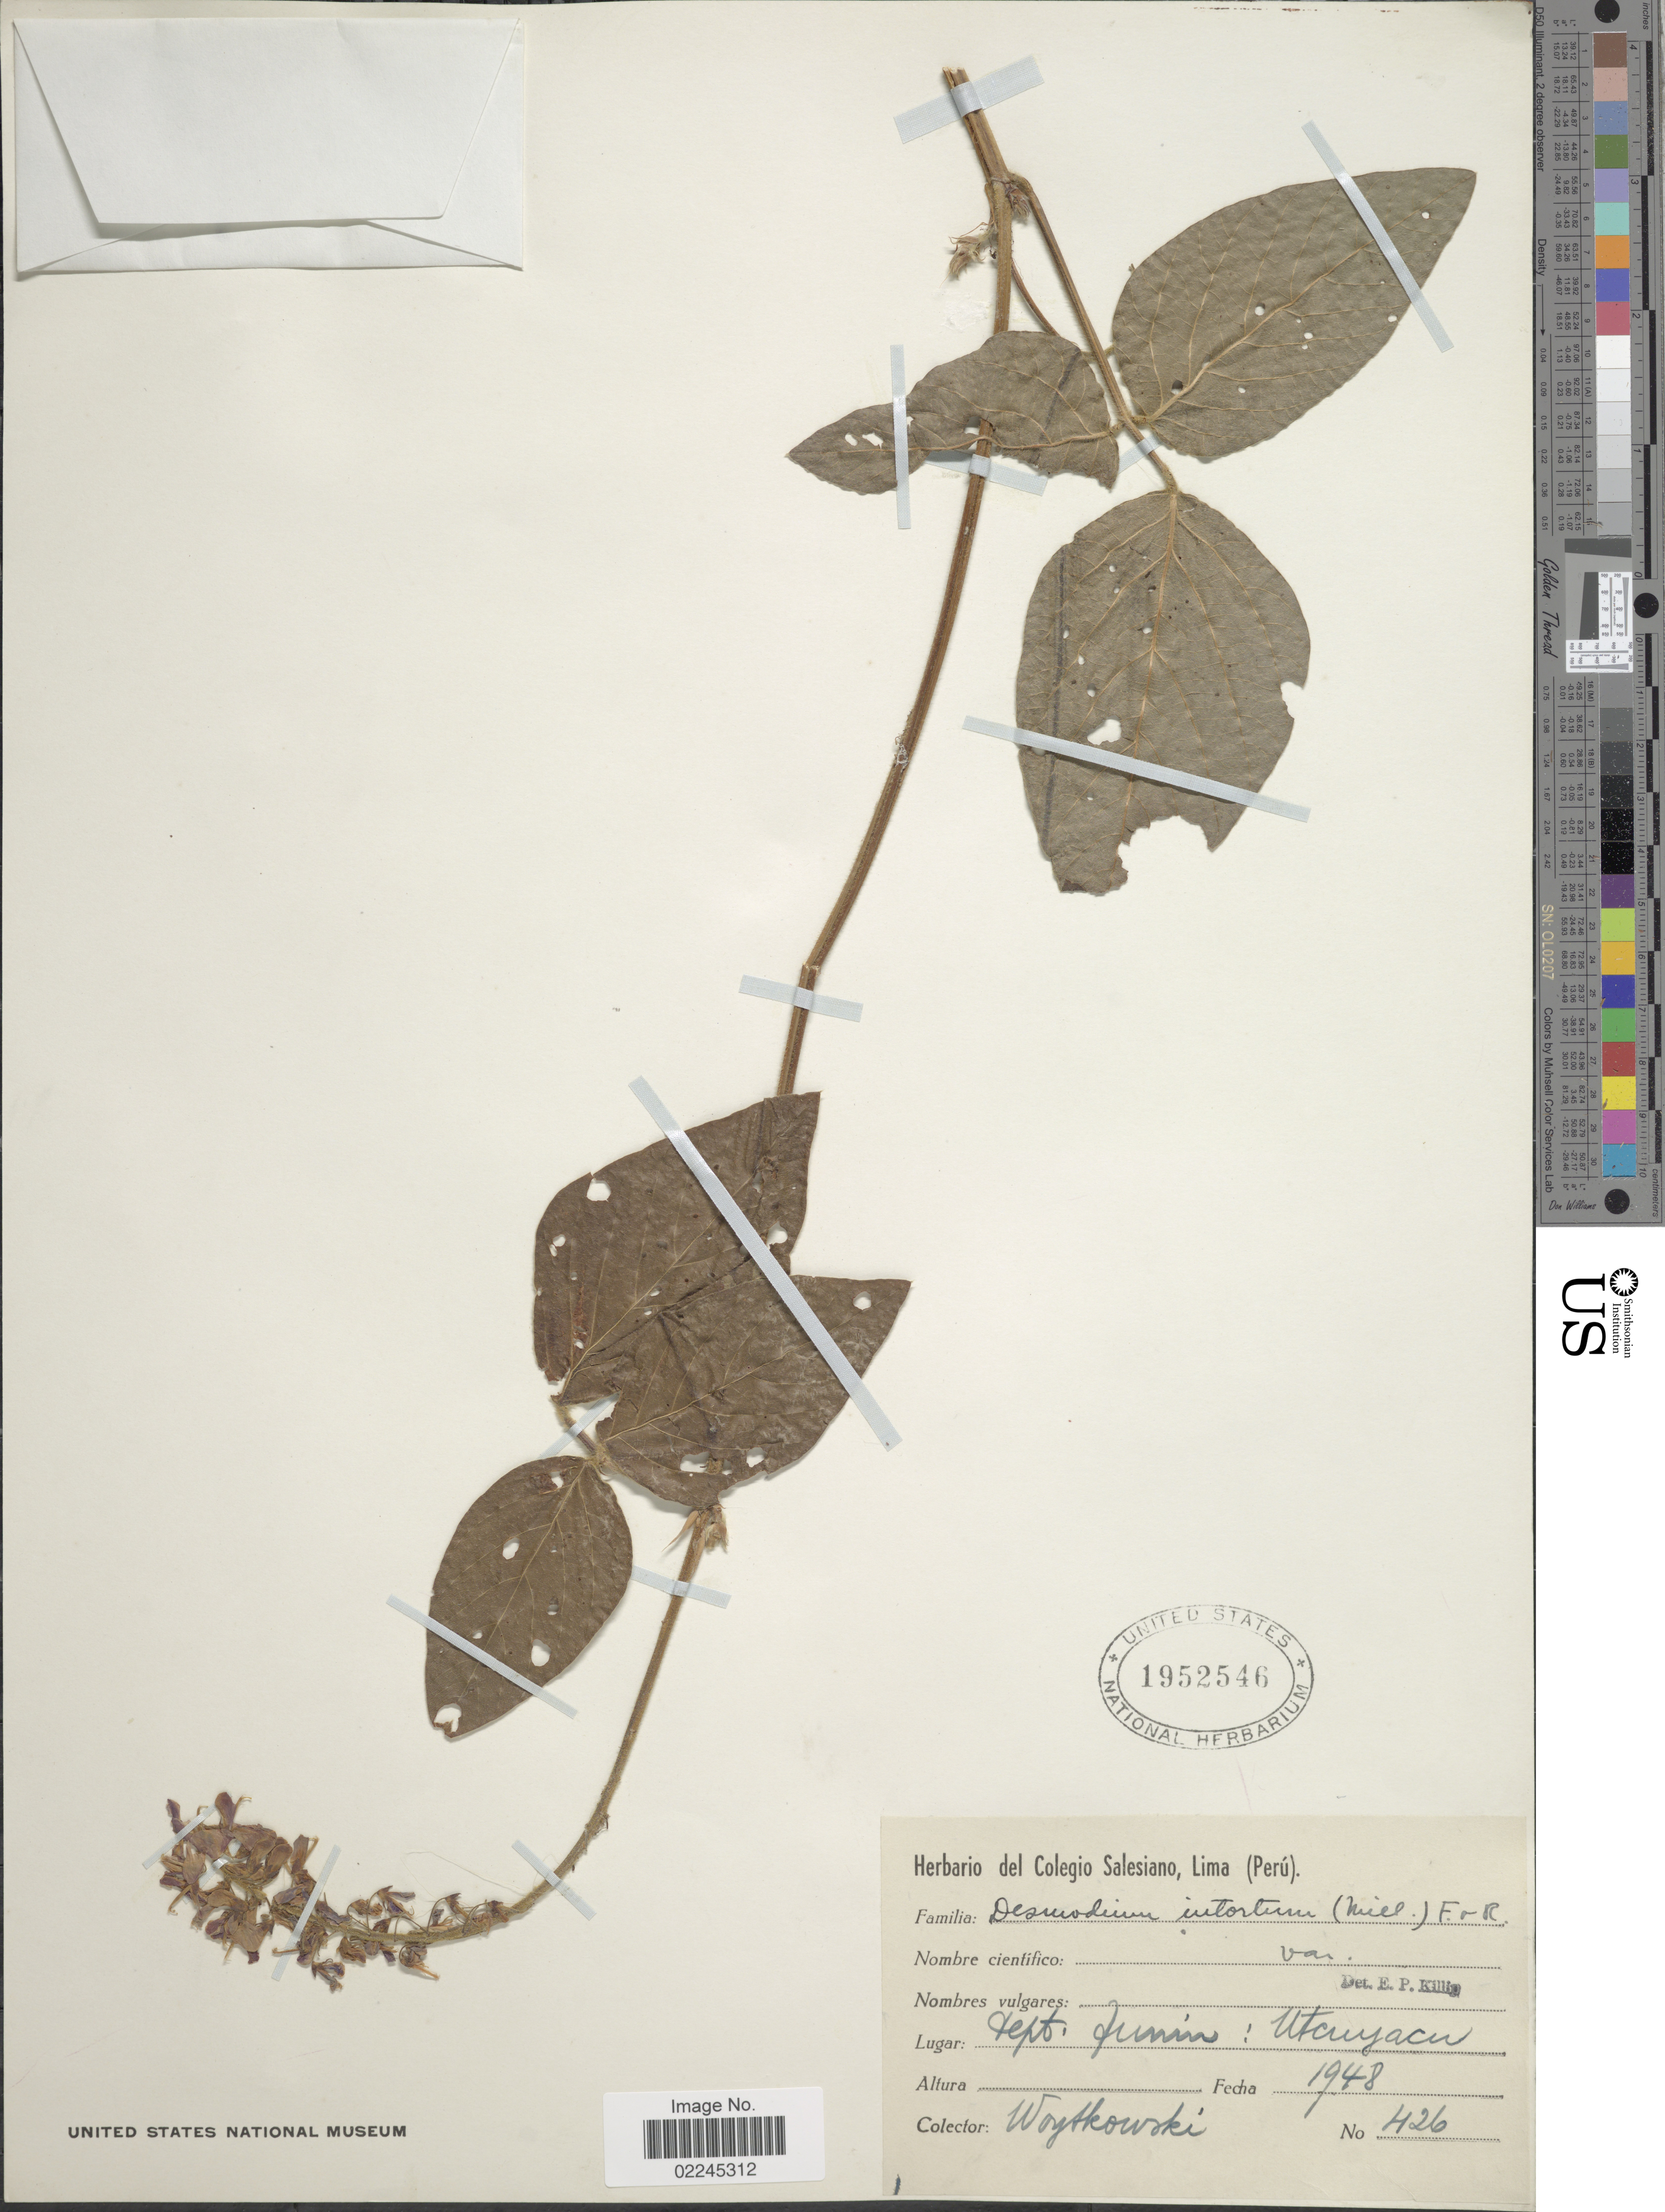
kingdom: Plantae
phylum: Tracheophyta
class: Magnoliopsida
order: Fabales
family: Fabaceae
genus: Desmodium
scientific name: Desmodium intortum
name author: (Mill.) Urb.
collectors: F. Woytkowski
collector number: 426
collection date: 1948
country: Peru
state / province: Junín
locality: Dept. Junin: Utcuyacu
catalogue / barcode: US 1952546